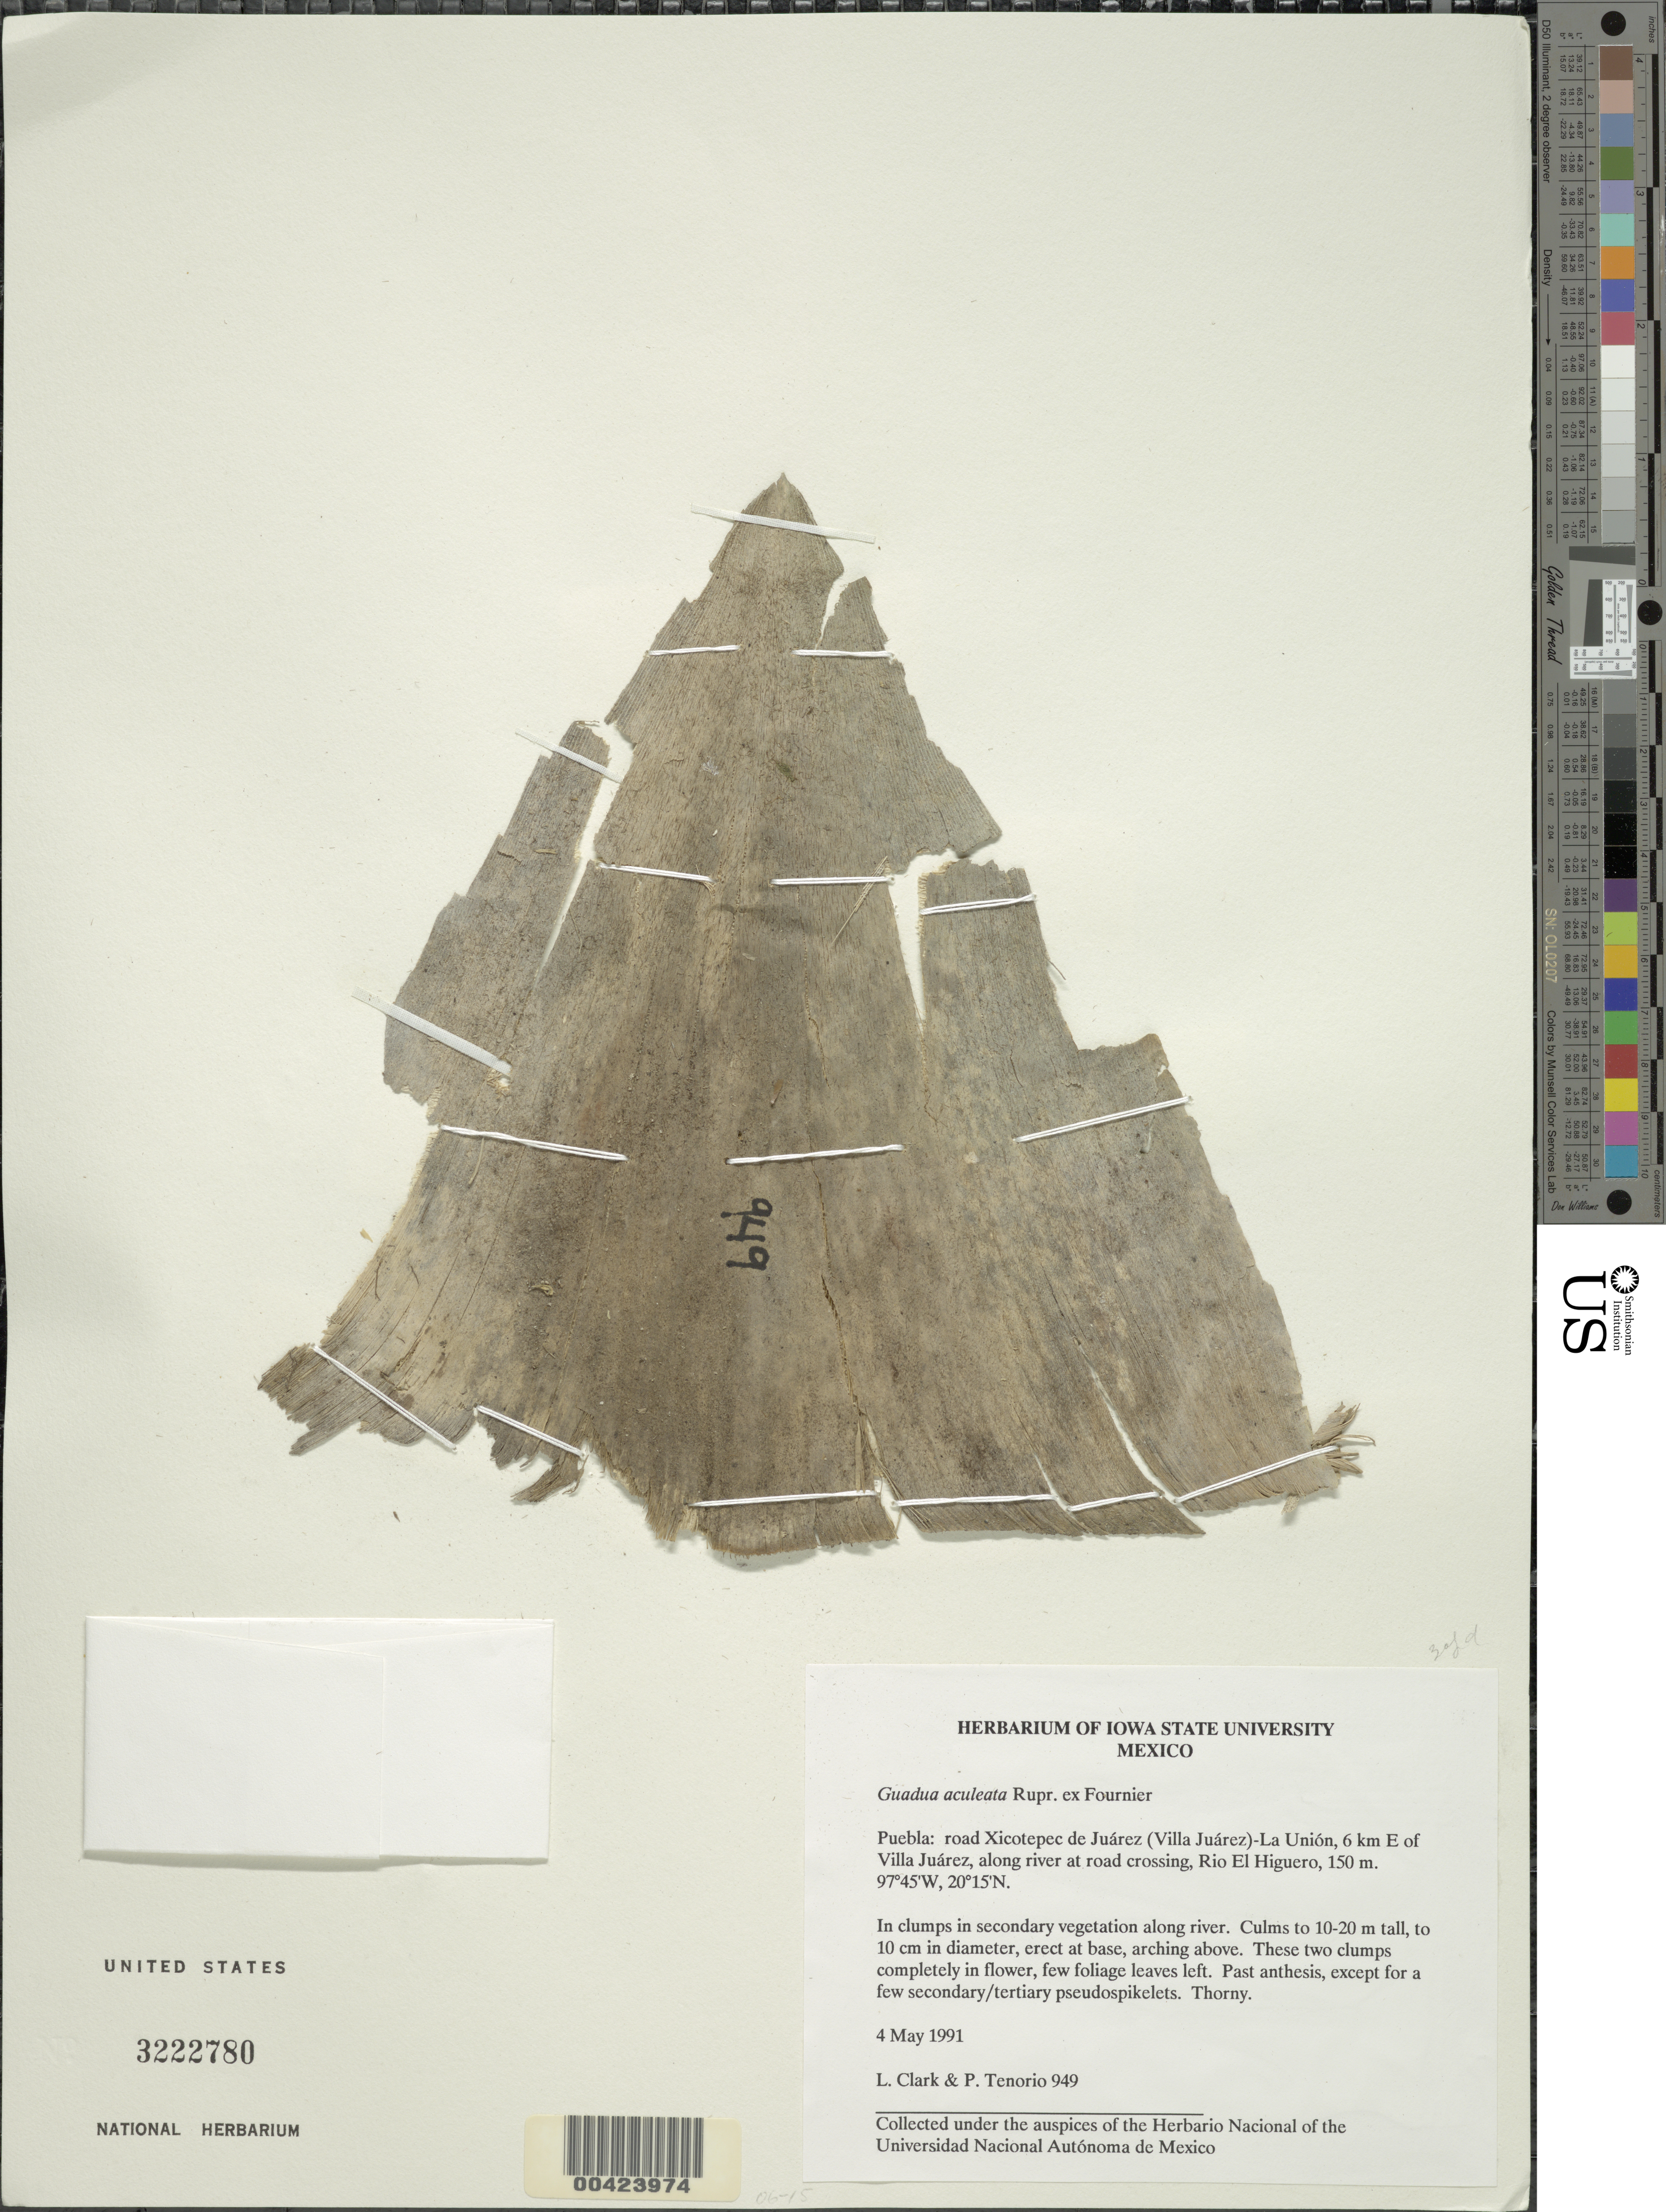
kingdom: Plantae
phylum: Tracheophyta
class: Liliopsida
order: Poales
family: Poaceae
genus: Guadua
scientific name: Guadua aculeata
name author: Rupr. ex E. Fourn.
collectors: L. G. Clark & P. Tenorio L.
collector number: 949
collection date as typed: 04 May 1991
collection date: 1991-05-04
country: Mexico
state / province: Puebla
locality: Villa juarez, 6 km E of; road xicotepec de juarez (villa juarez) - la union, rio el higuero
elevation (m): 150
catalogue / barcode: US 3222780